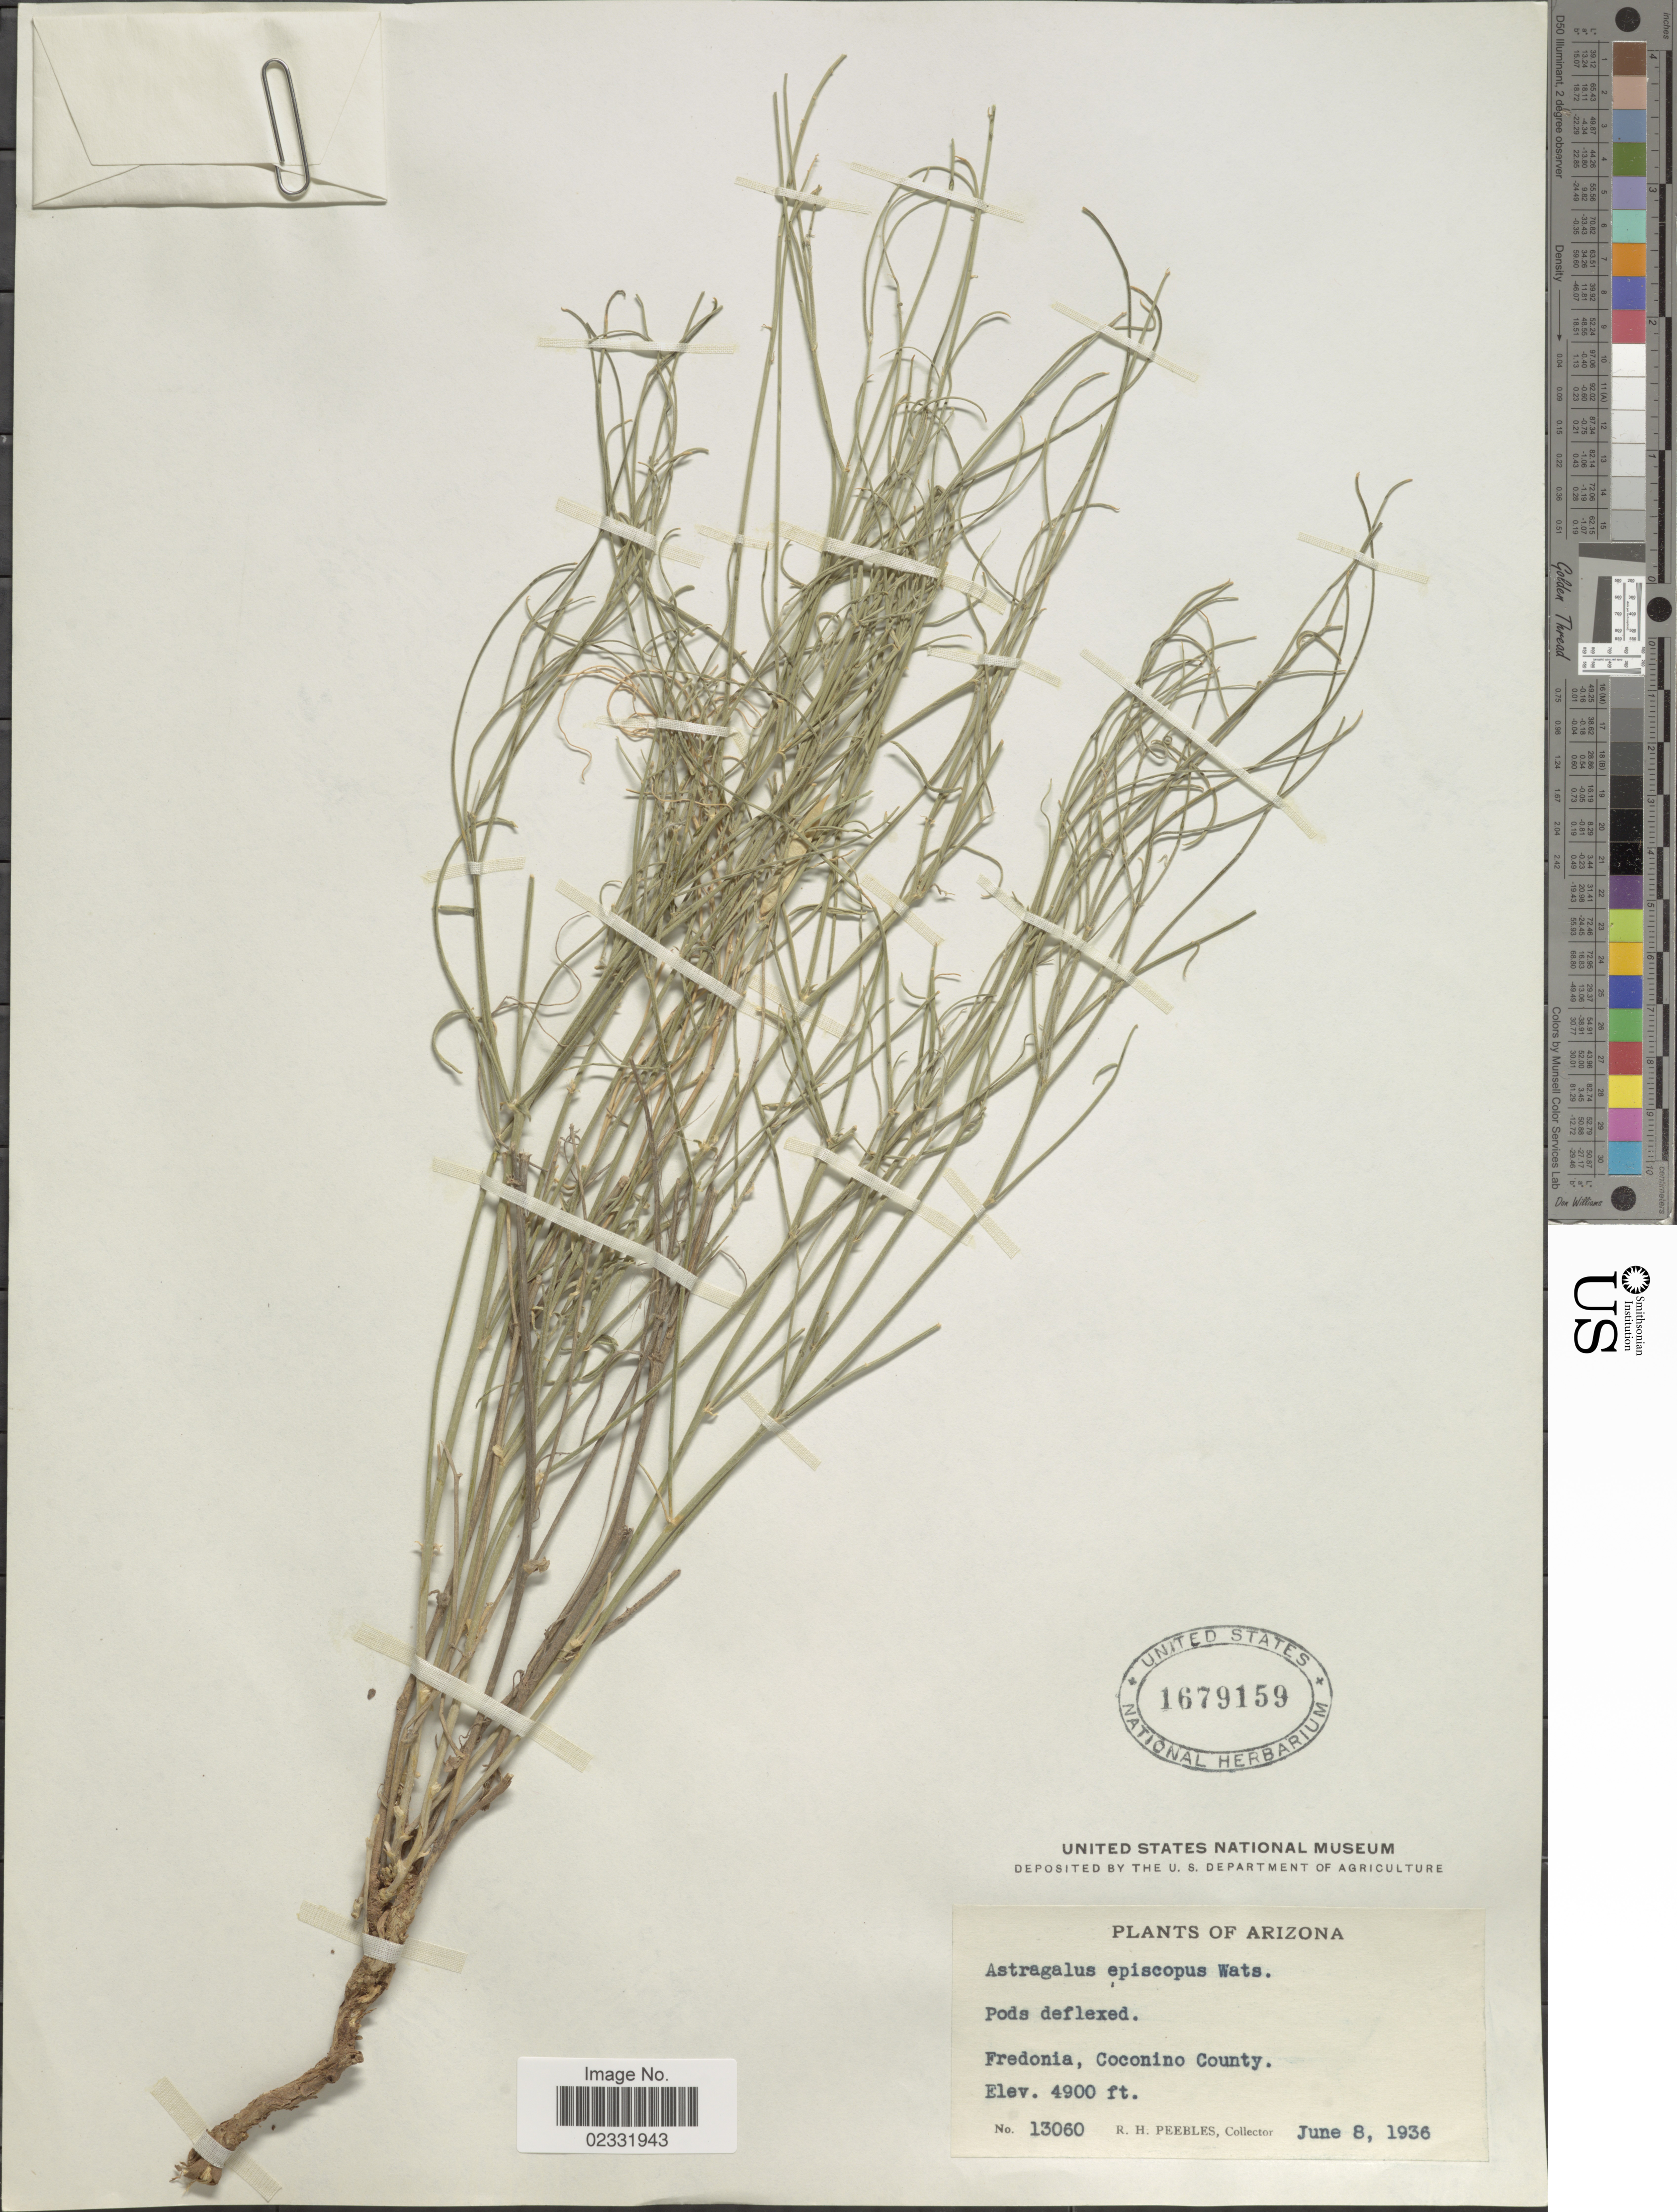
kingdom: Plantae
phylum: Tracheophyta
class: Magnoliopsida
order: Fabales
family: Fabaceae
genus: Astragalus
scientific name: Astragalus lancearius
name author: A. Gray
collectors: R. H. Peebles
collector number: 13060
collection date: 1936-06-08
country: United States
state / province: Arizona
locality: Fredonia, Coconino County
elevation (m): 1494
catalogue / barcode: US 1679159